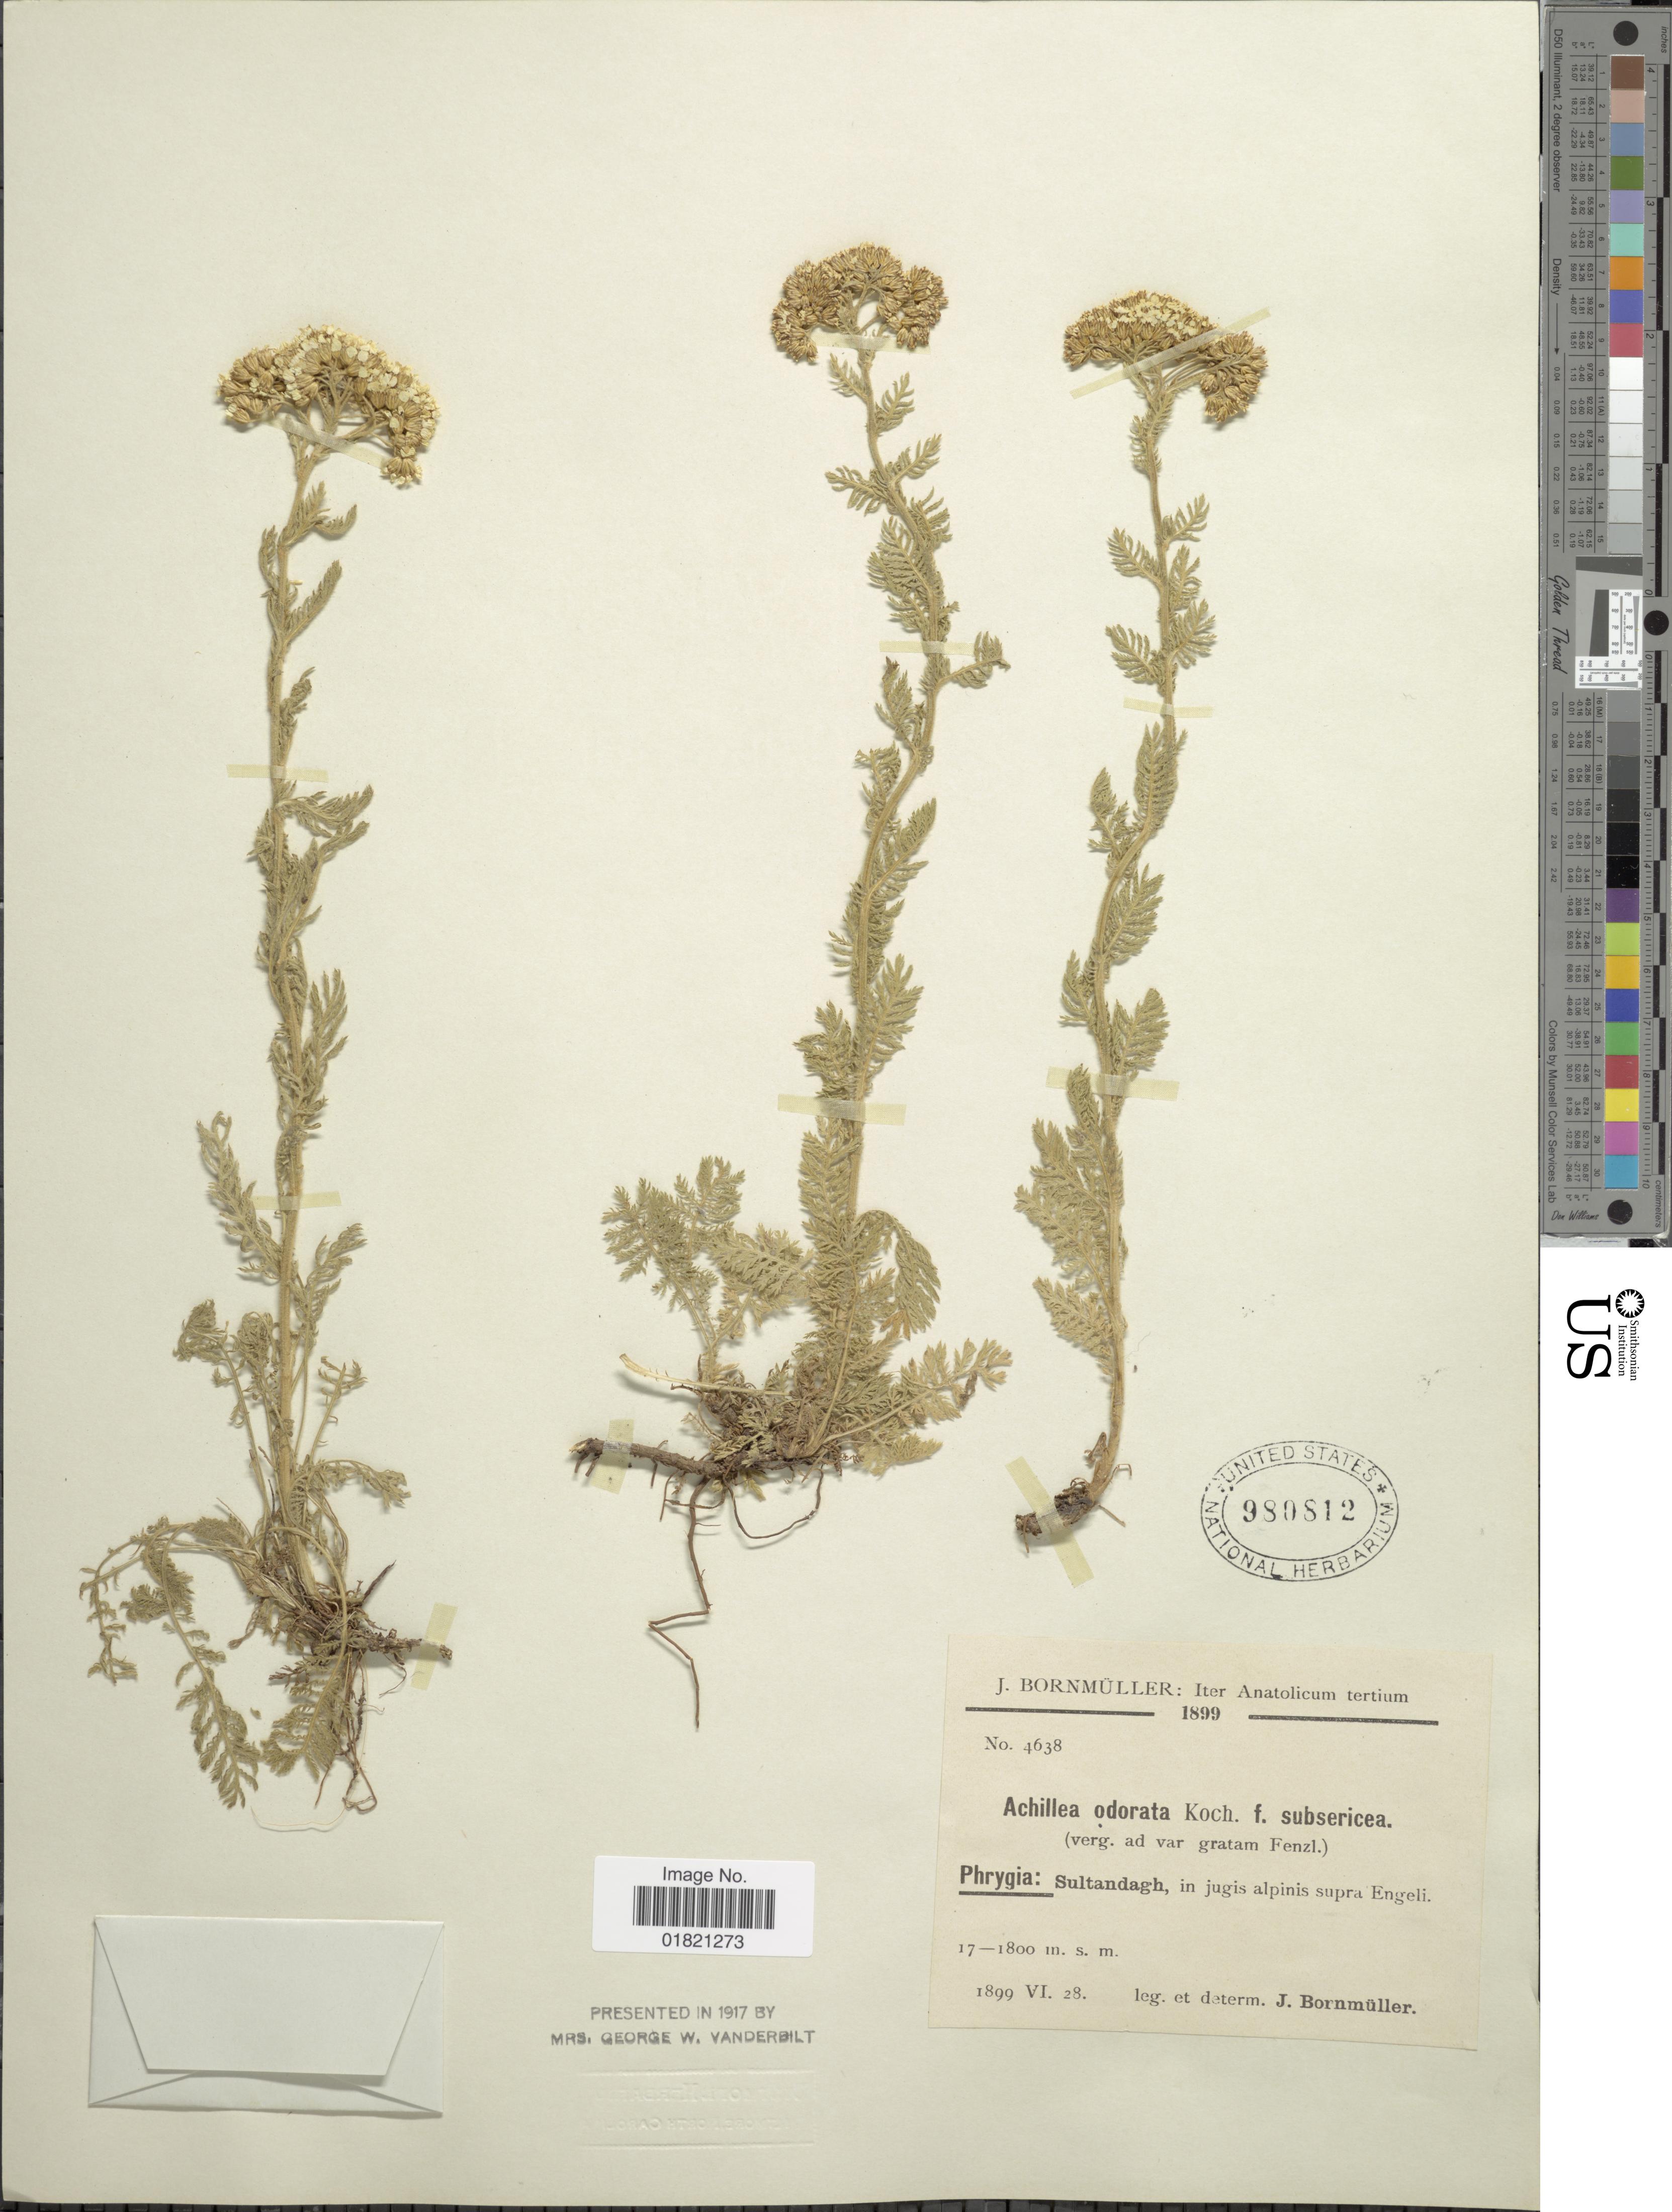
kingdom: Plantae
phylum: Tracheophyta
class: Magnoliopsida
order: Asterales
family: Asteraceae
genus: Achillea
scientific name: Achillea odorata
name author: Koch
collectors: J. Bornmüller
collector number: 4638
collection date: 1899-06-28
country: Turkey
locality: Anatolicum tertium. Phrygia: Sultandagh, in jugis alpinis supra Engeli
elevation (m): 1700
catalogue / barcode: US 980812